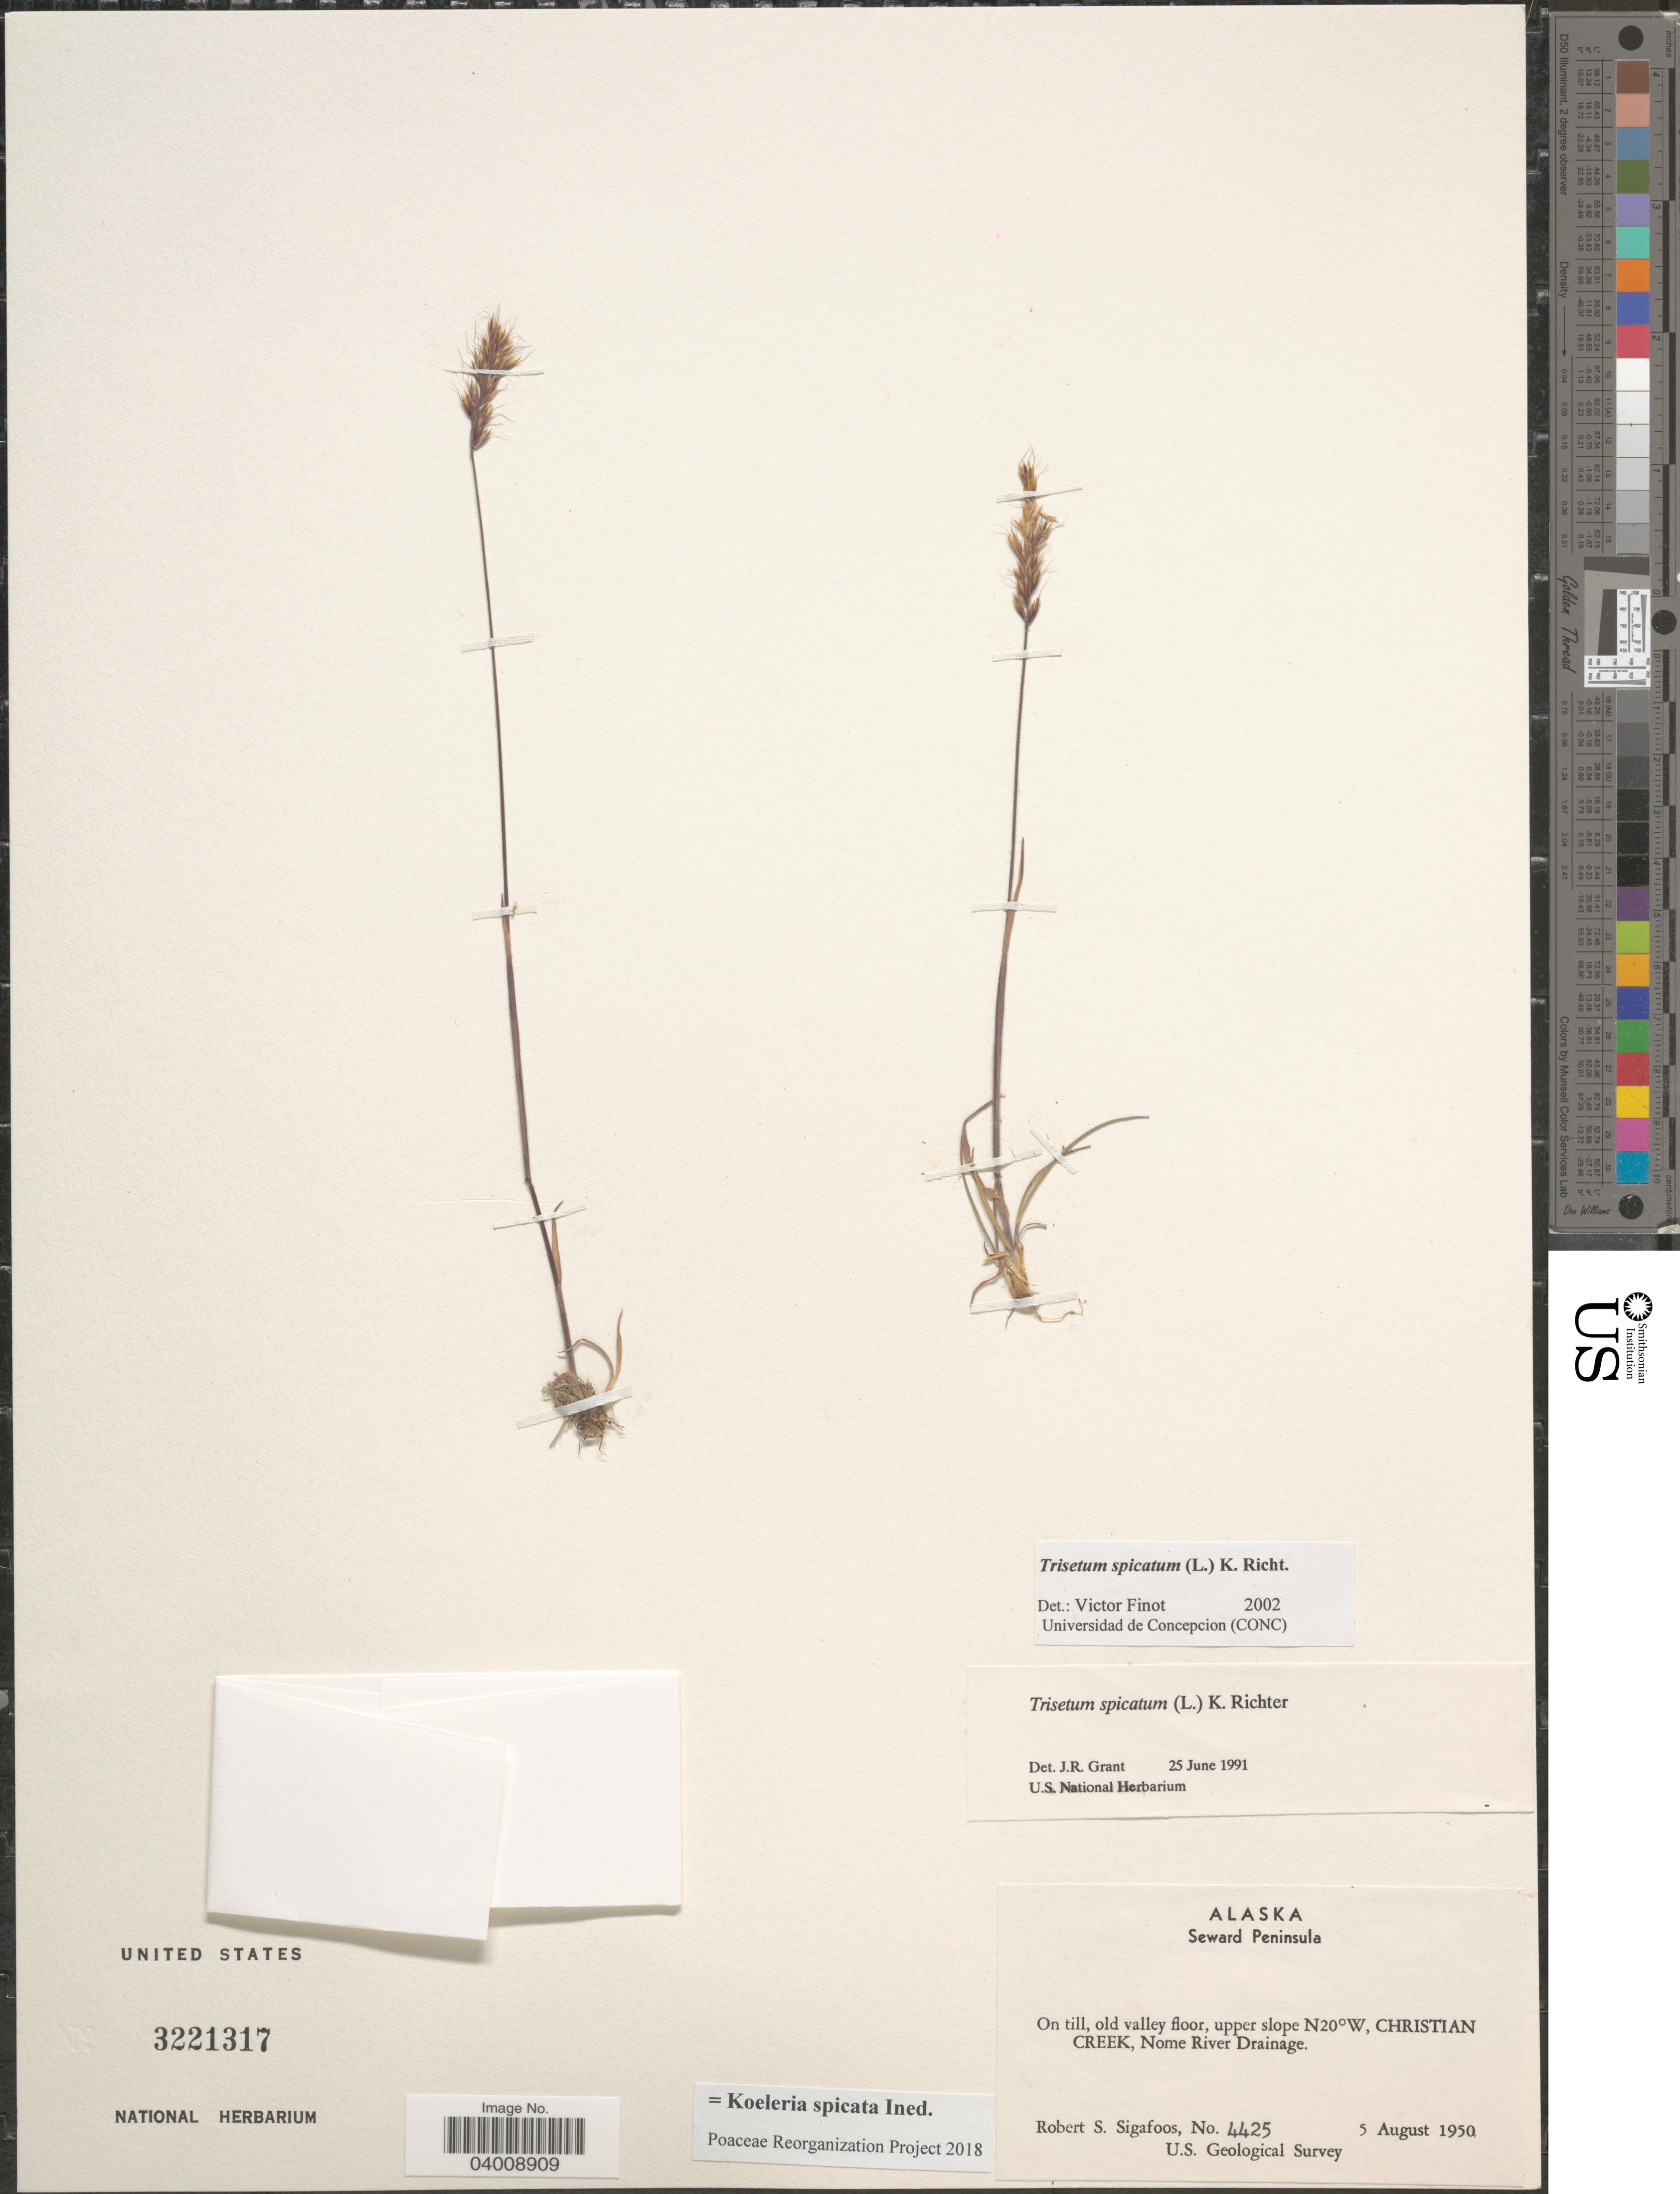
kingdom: Plantae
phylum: Tracheophyta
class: Liliopsida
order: Poales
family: Poaceae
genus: Koeleria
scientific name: Koeleria spicata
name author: (L.) Barberá et al.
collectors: R. Sigafoos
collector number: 4425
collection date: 1950-08-05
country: United States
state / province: Alaska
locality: Seward Peninsula. On till, old valley floor, upper slope of N20°W, Christian Creek, Nome River Drainage.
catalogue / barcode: US 3221317